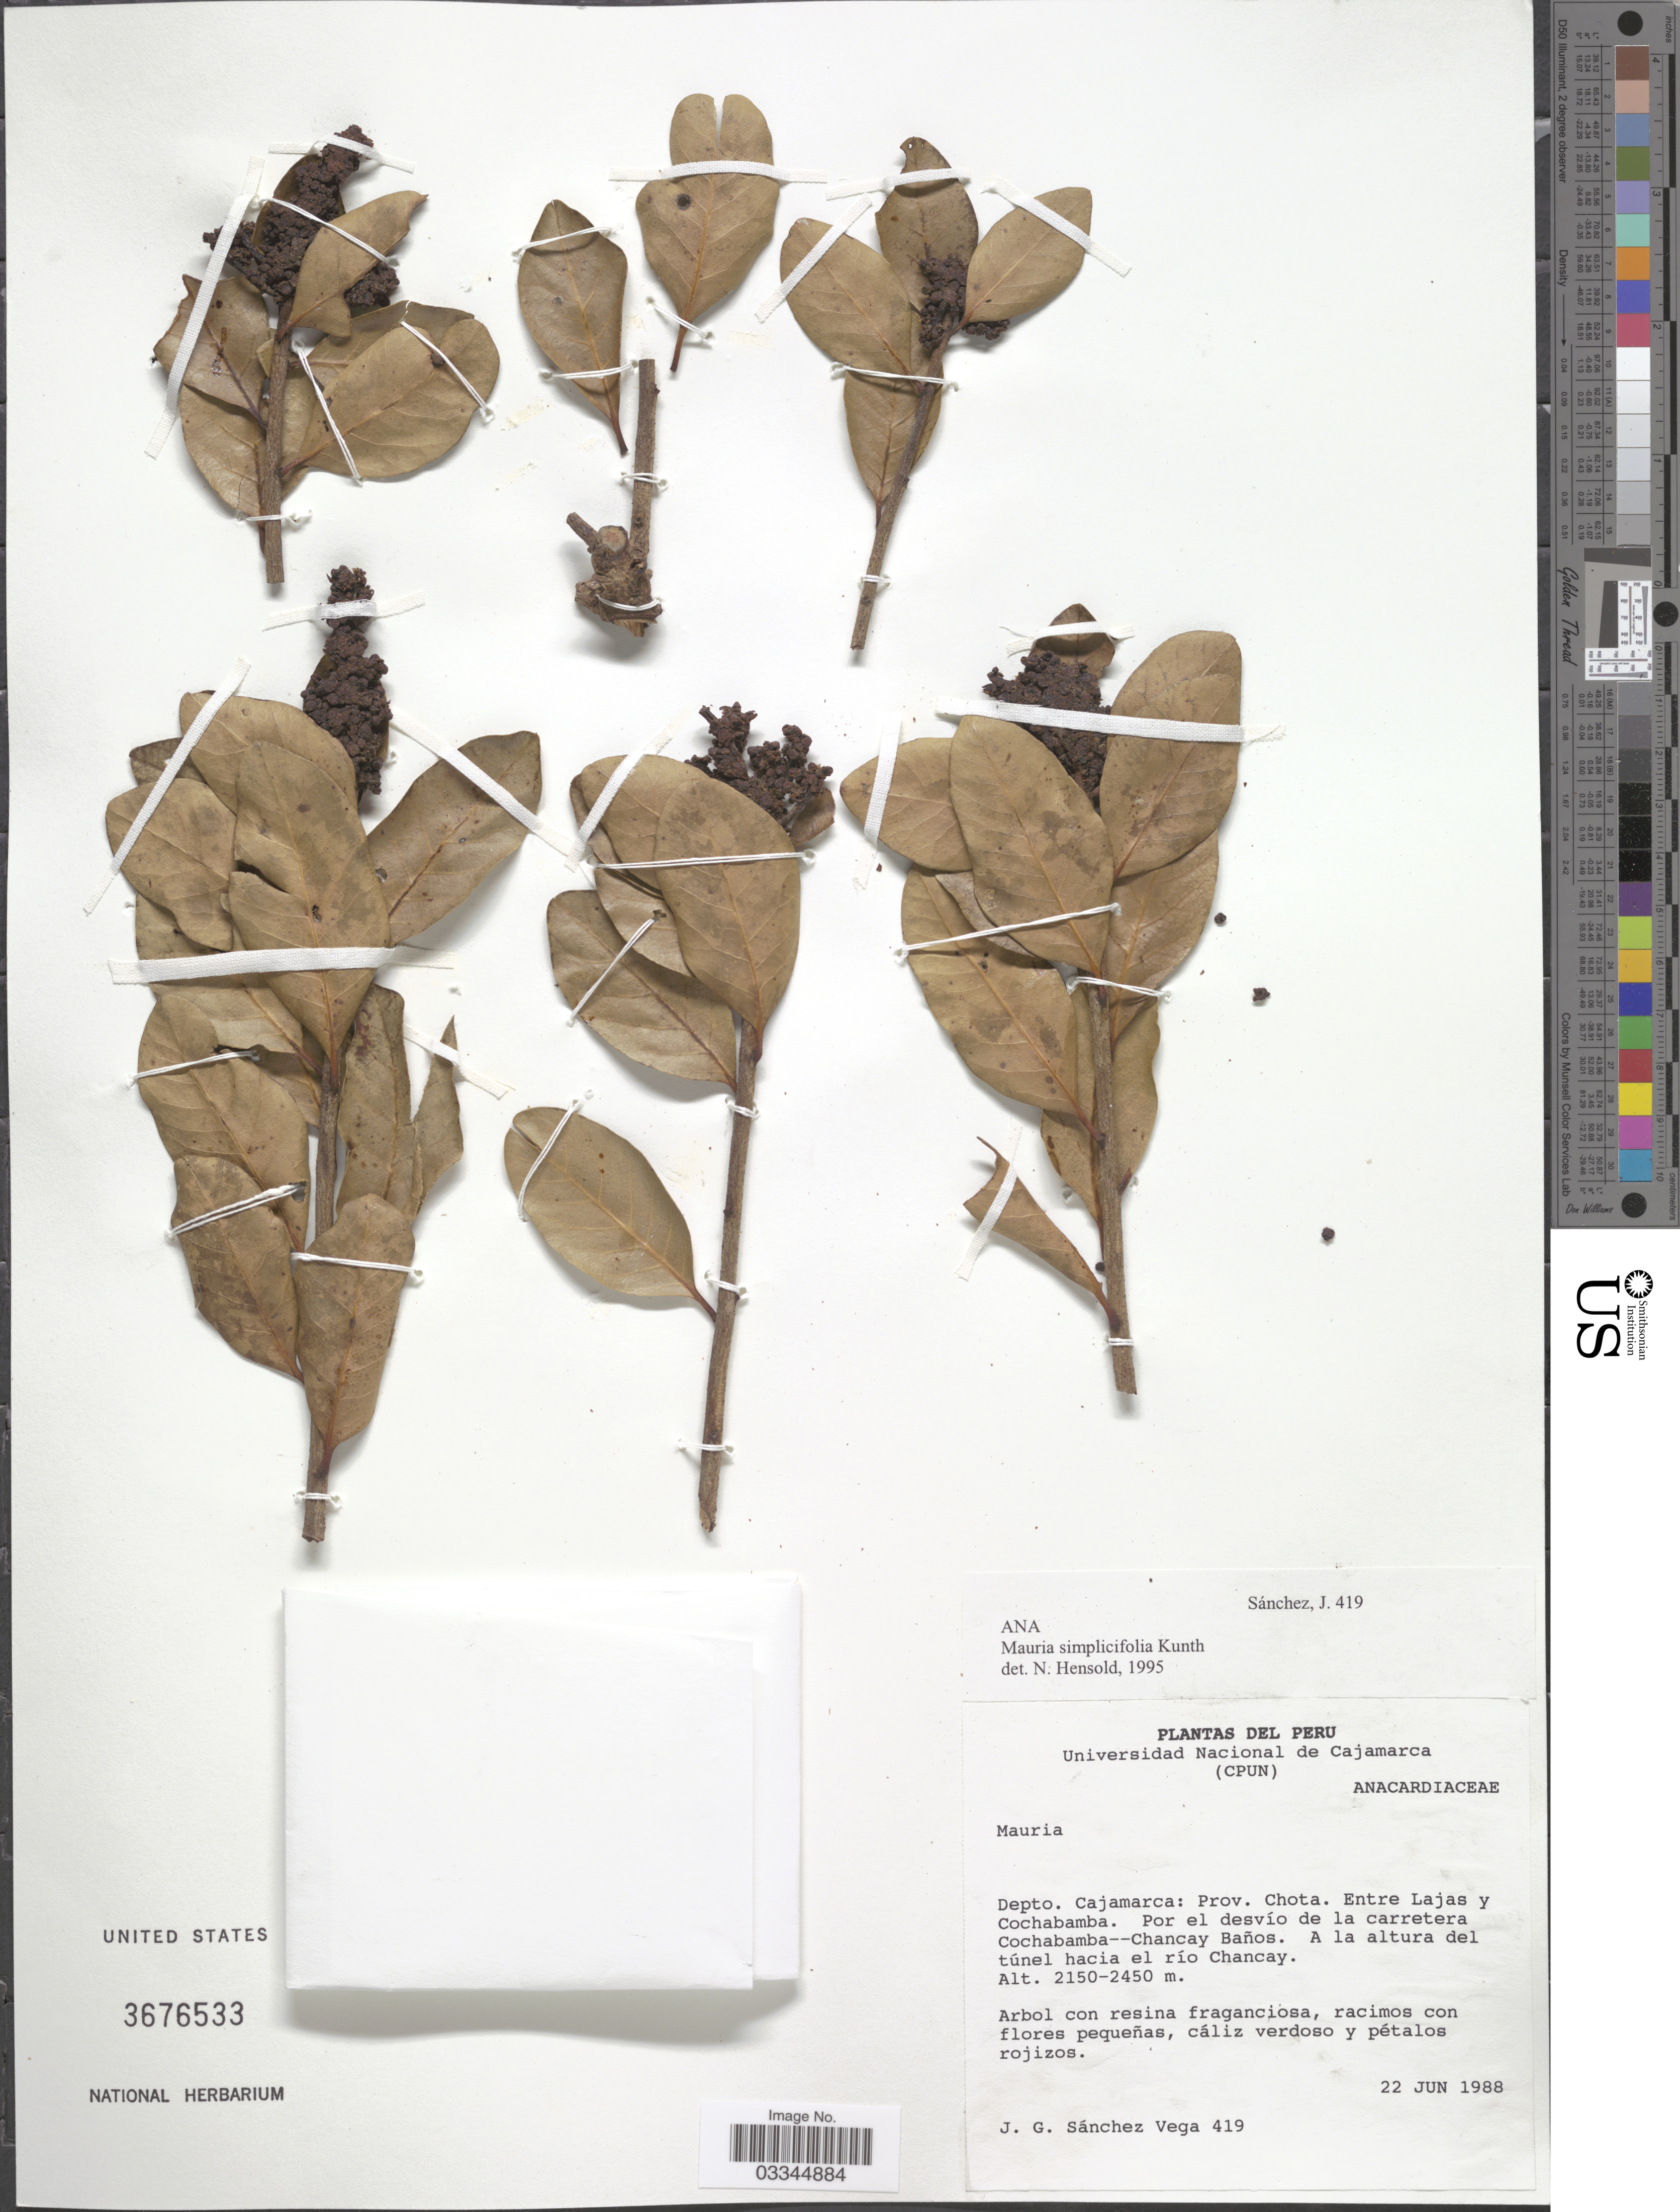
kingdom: Plantae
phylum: Tracheophyta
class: Magnoliopsida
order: Sapindales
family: Anacardiaceae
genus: Mauria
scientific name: Mauria simplicifolia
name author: Kunth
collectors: J. Sanchez V.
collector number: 419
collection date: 1988-06-22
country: Peru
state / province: Cajamarca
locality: Depto. Cajamarca: Prov. Chota. Entre Lajas y Cochabamba. Por el desvío de la carretera Cochabamba--Chancay Baños. A la altura del túnel hacia el río Chancay.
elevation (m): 2150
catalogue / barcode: US 3676533